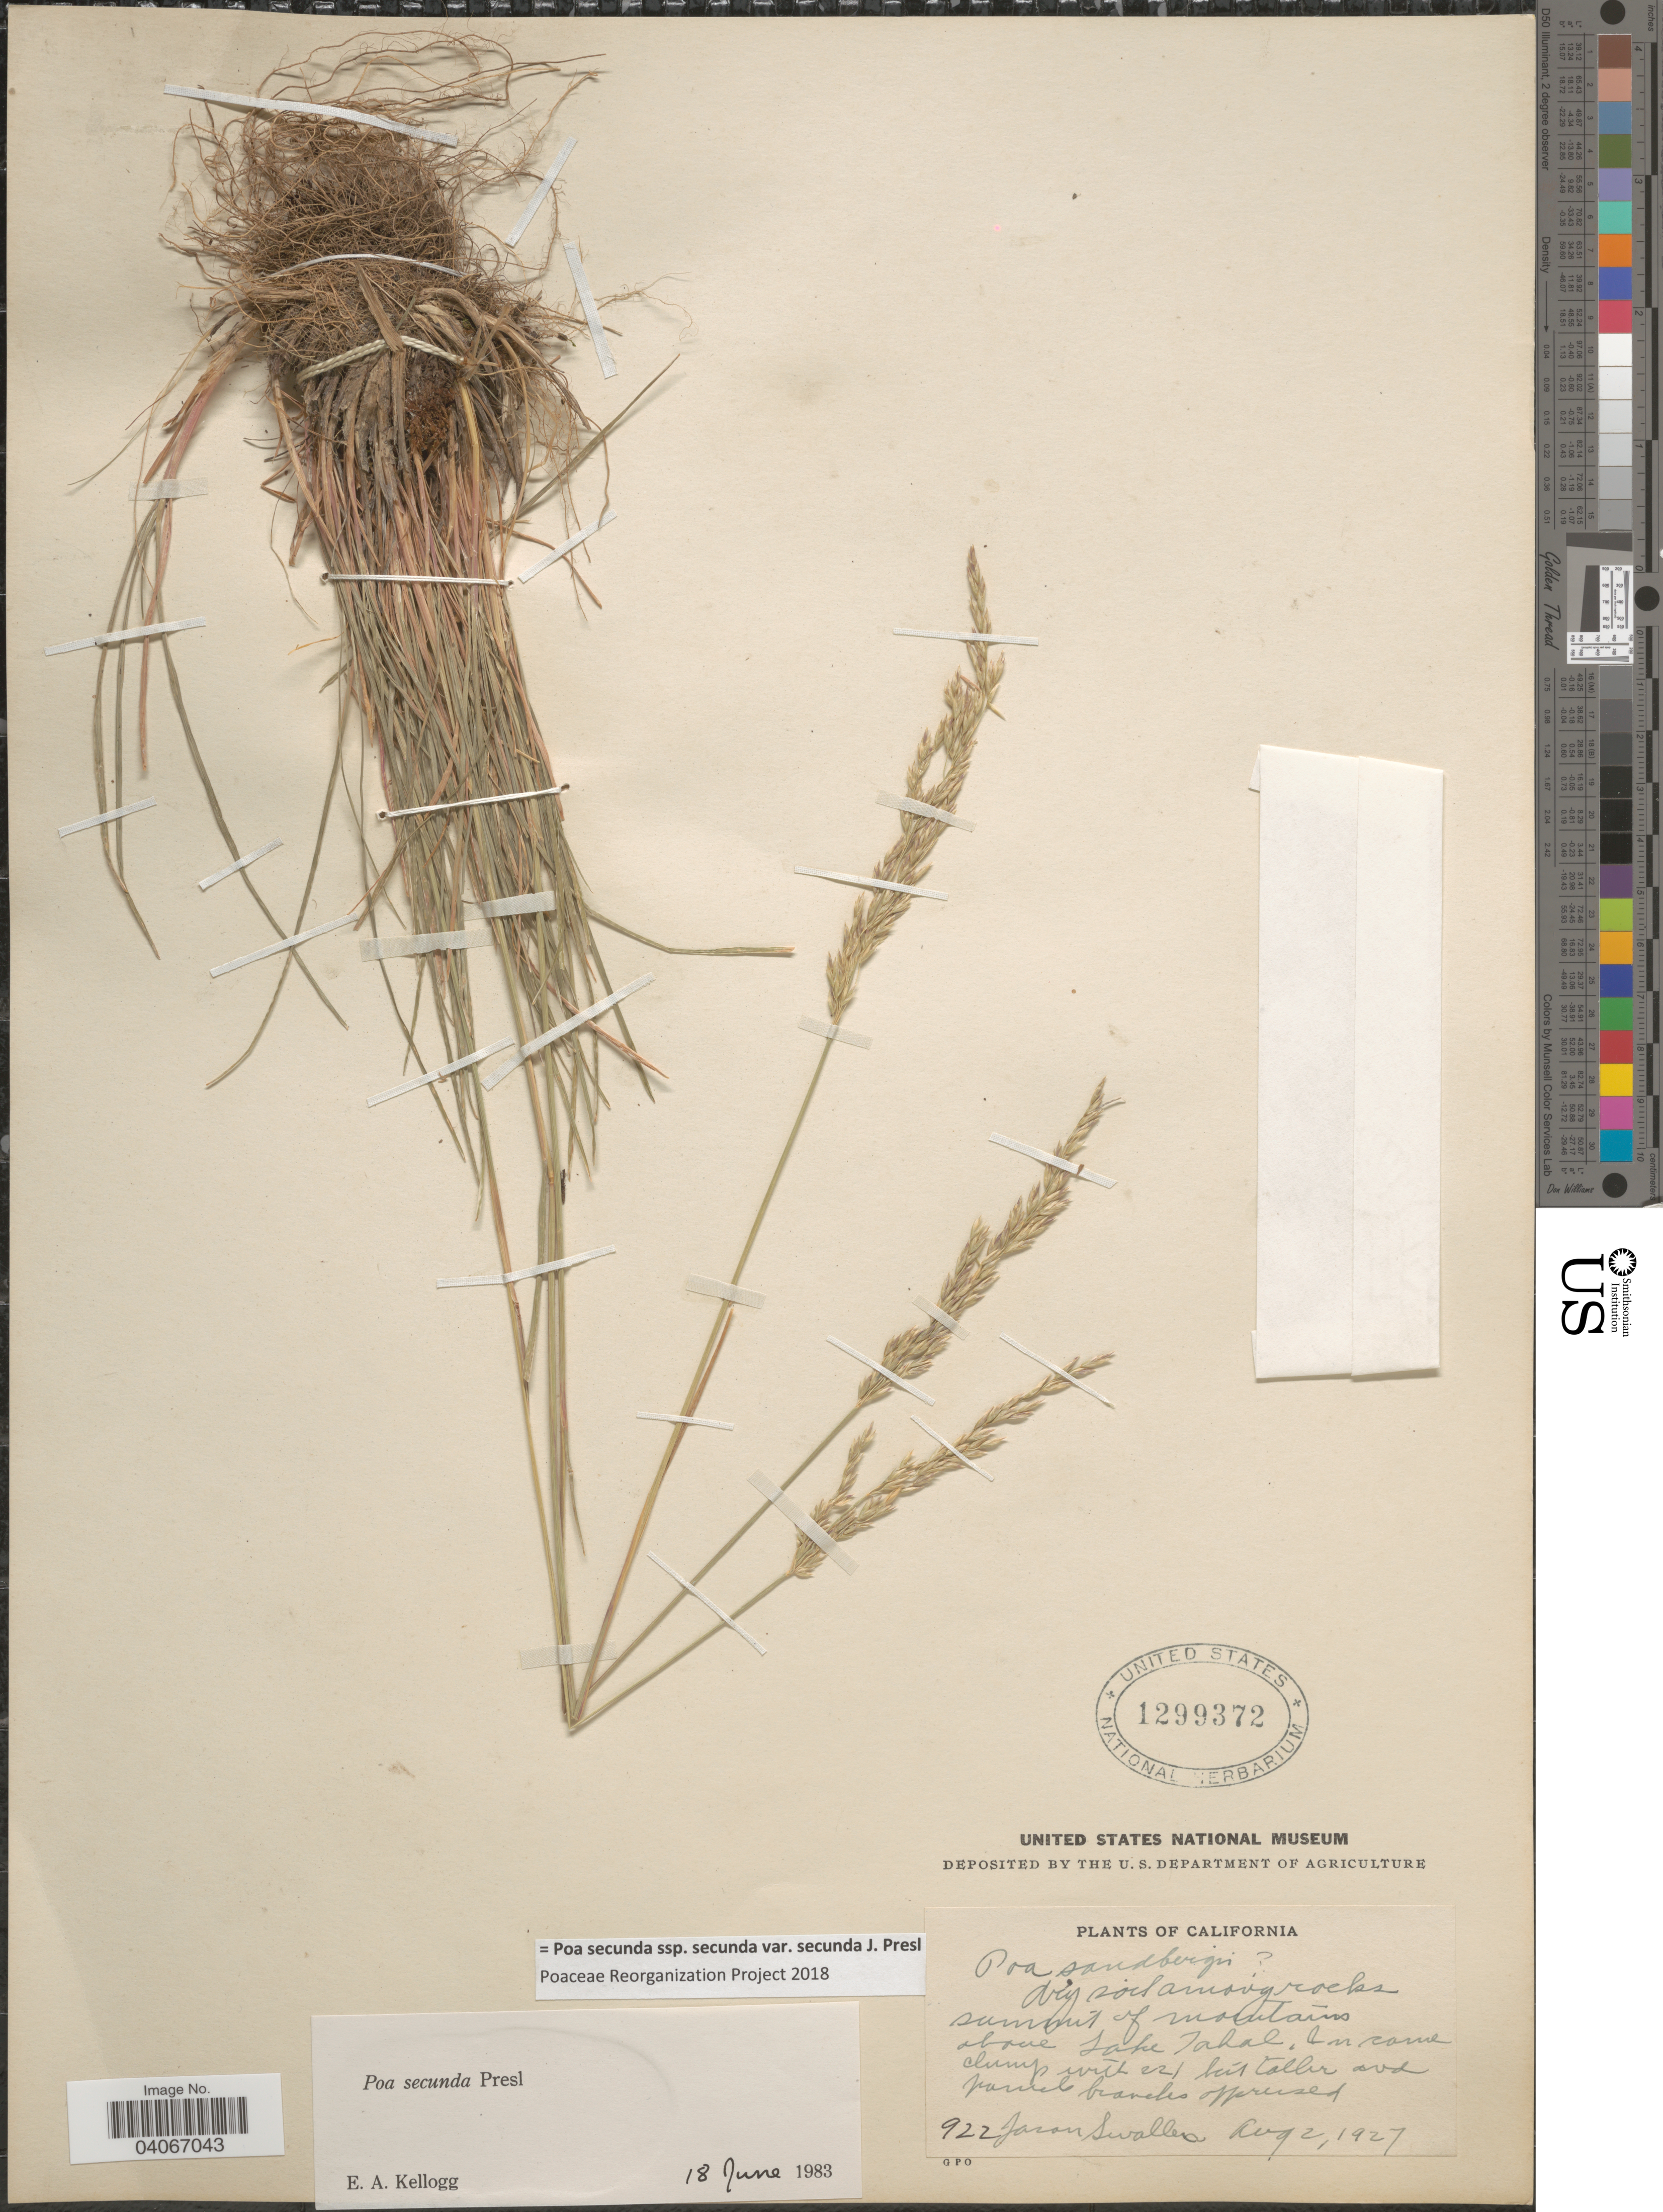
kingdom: Plantae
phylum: Tracheophyta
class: Liliopsida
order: Poales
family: Poaceae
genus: Poa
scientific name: Poa secunda subsp. secunda var. secunda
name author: J. Presl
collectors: J. R. Swallen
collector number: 922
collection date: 1927-08-02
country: United States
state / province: California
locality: Dry soil among rocks summit of mountains above Lake Tahoe.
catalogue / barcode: US 1299372